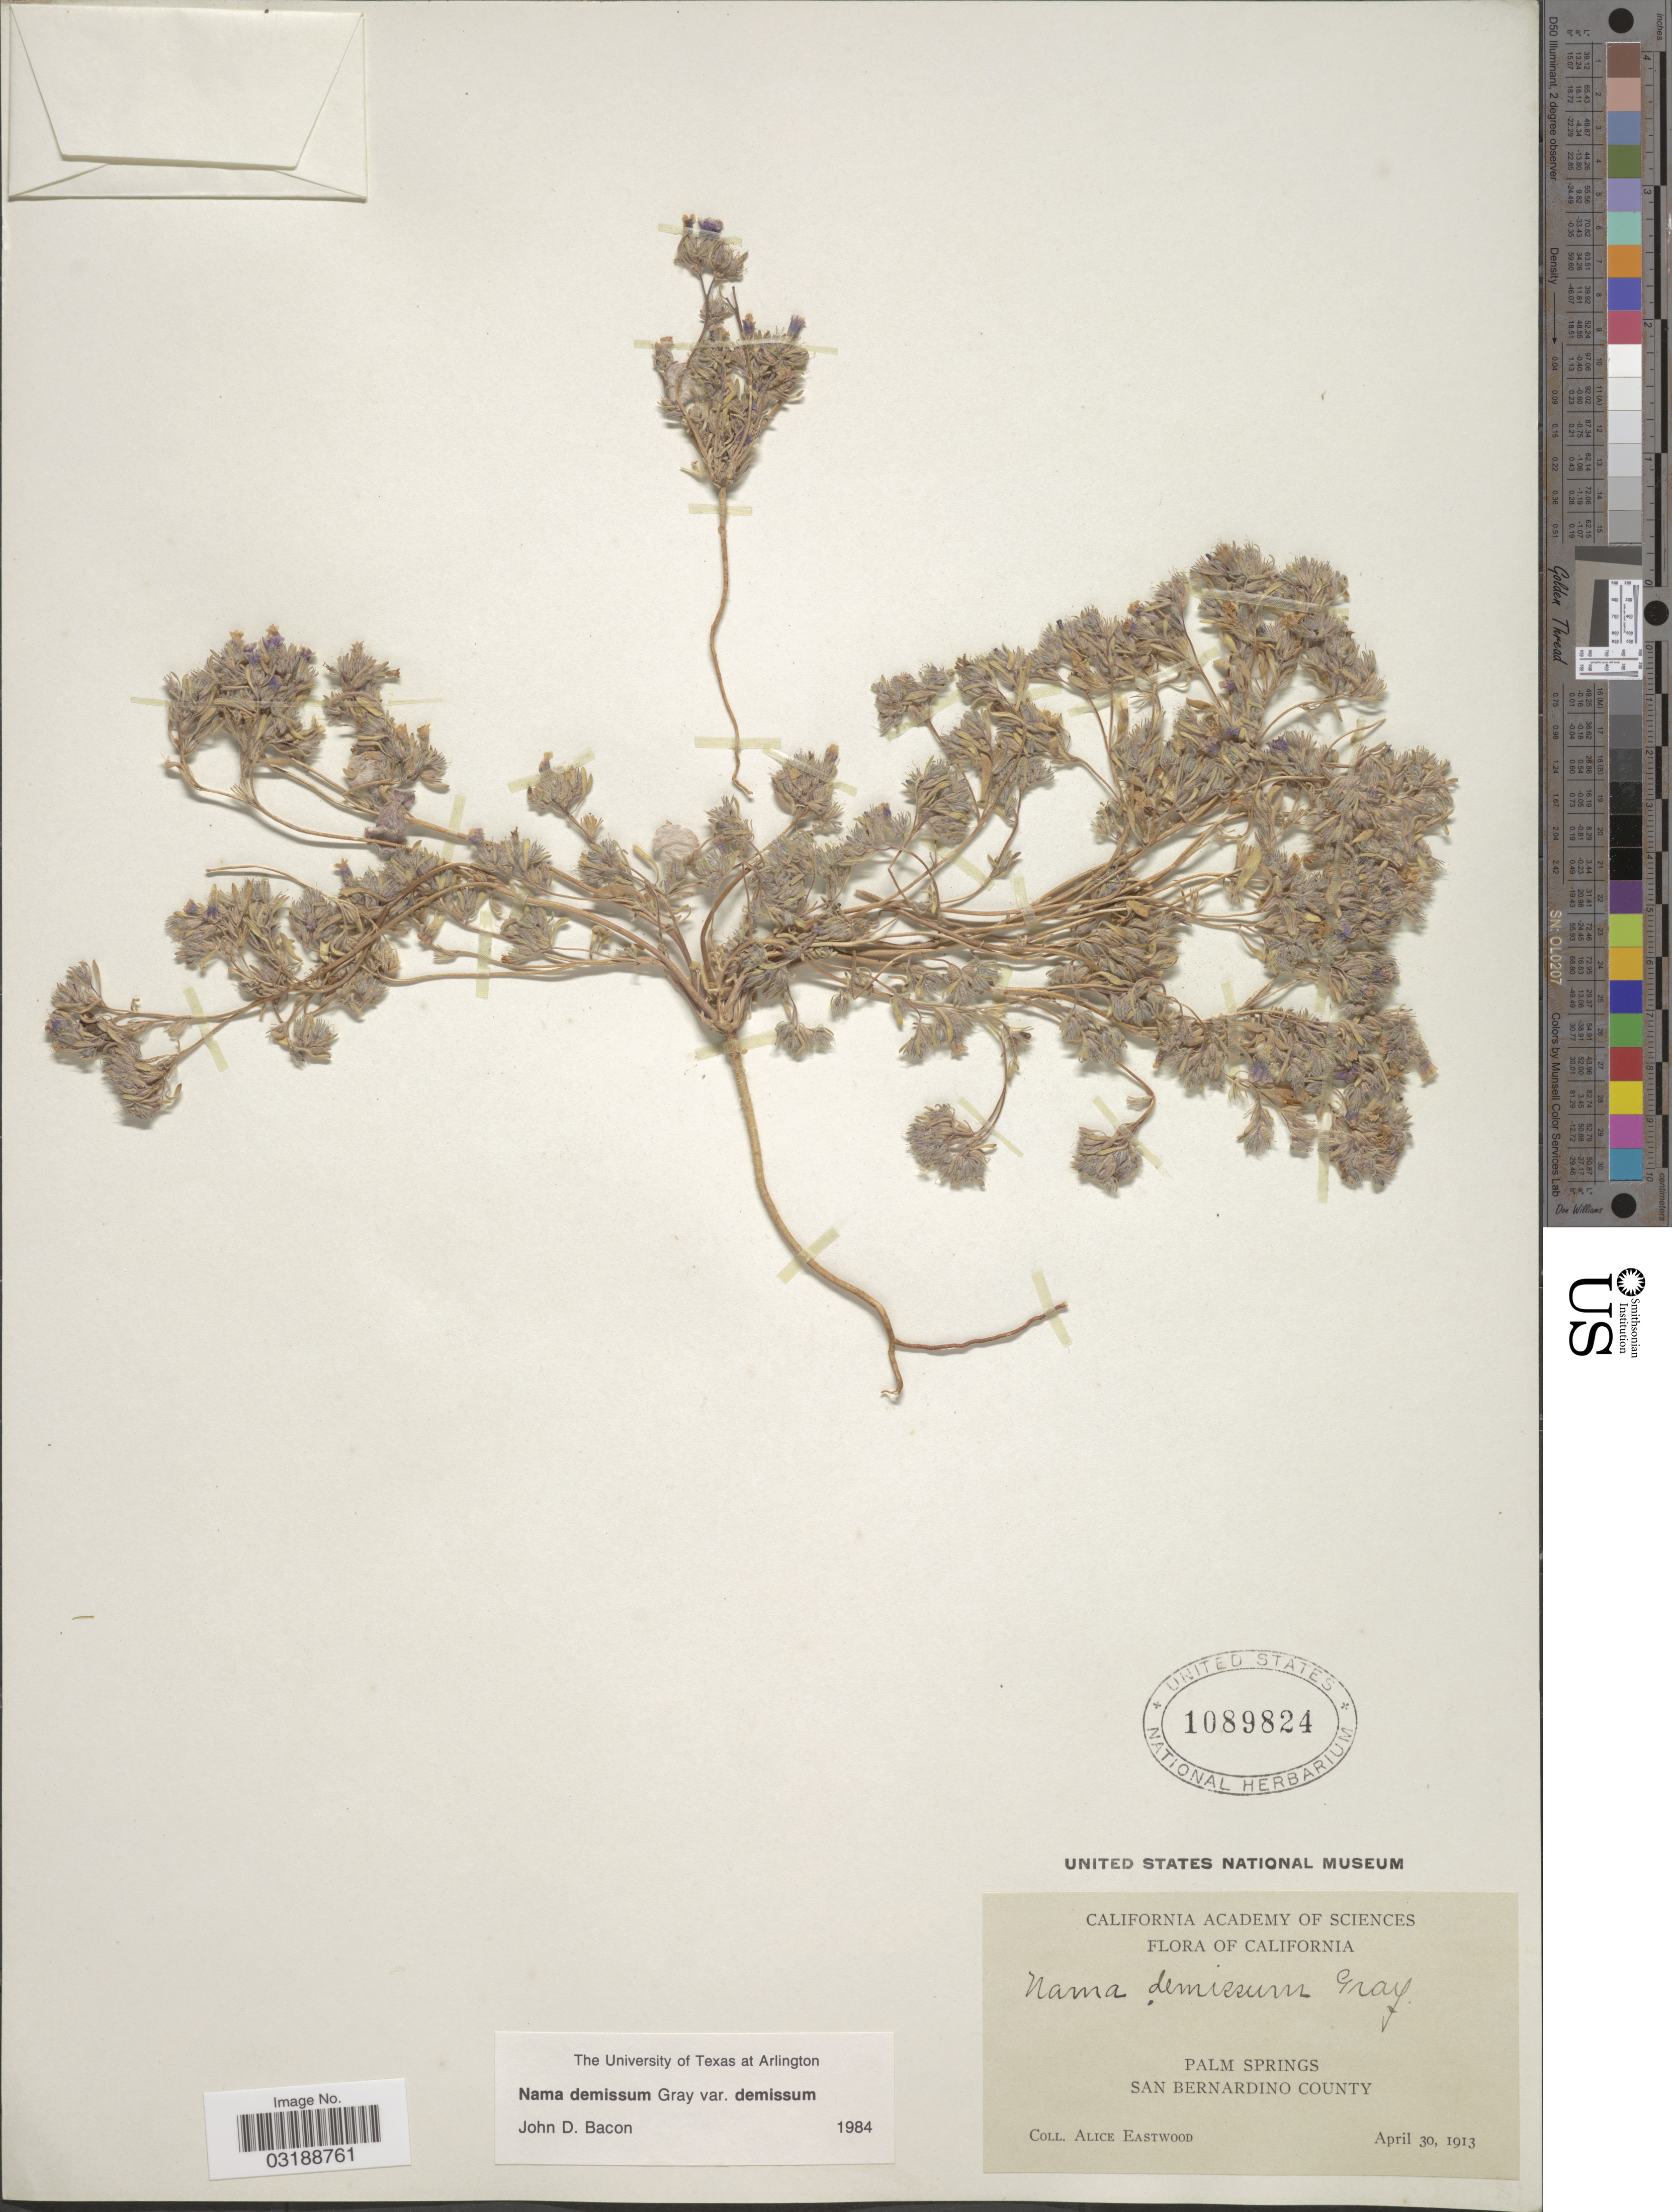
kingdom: Plantae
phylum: Tracheophyta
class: Magnoliopsida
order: Boraginales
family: Namaceae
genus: Nama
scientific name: Nama demissa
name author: A. Gray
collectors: A. Eastwood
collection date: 1913-04-30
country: United States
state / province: California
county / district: San Bernardino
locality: Palm Springs. San Bernardino County.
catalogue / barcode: US 1089824